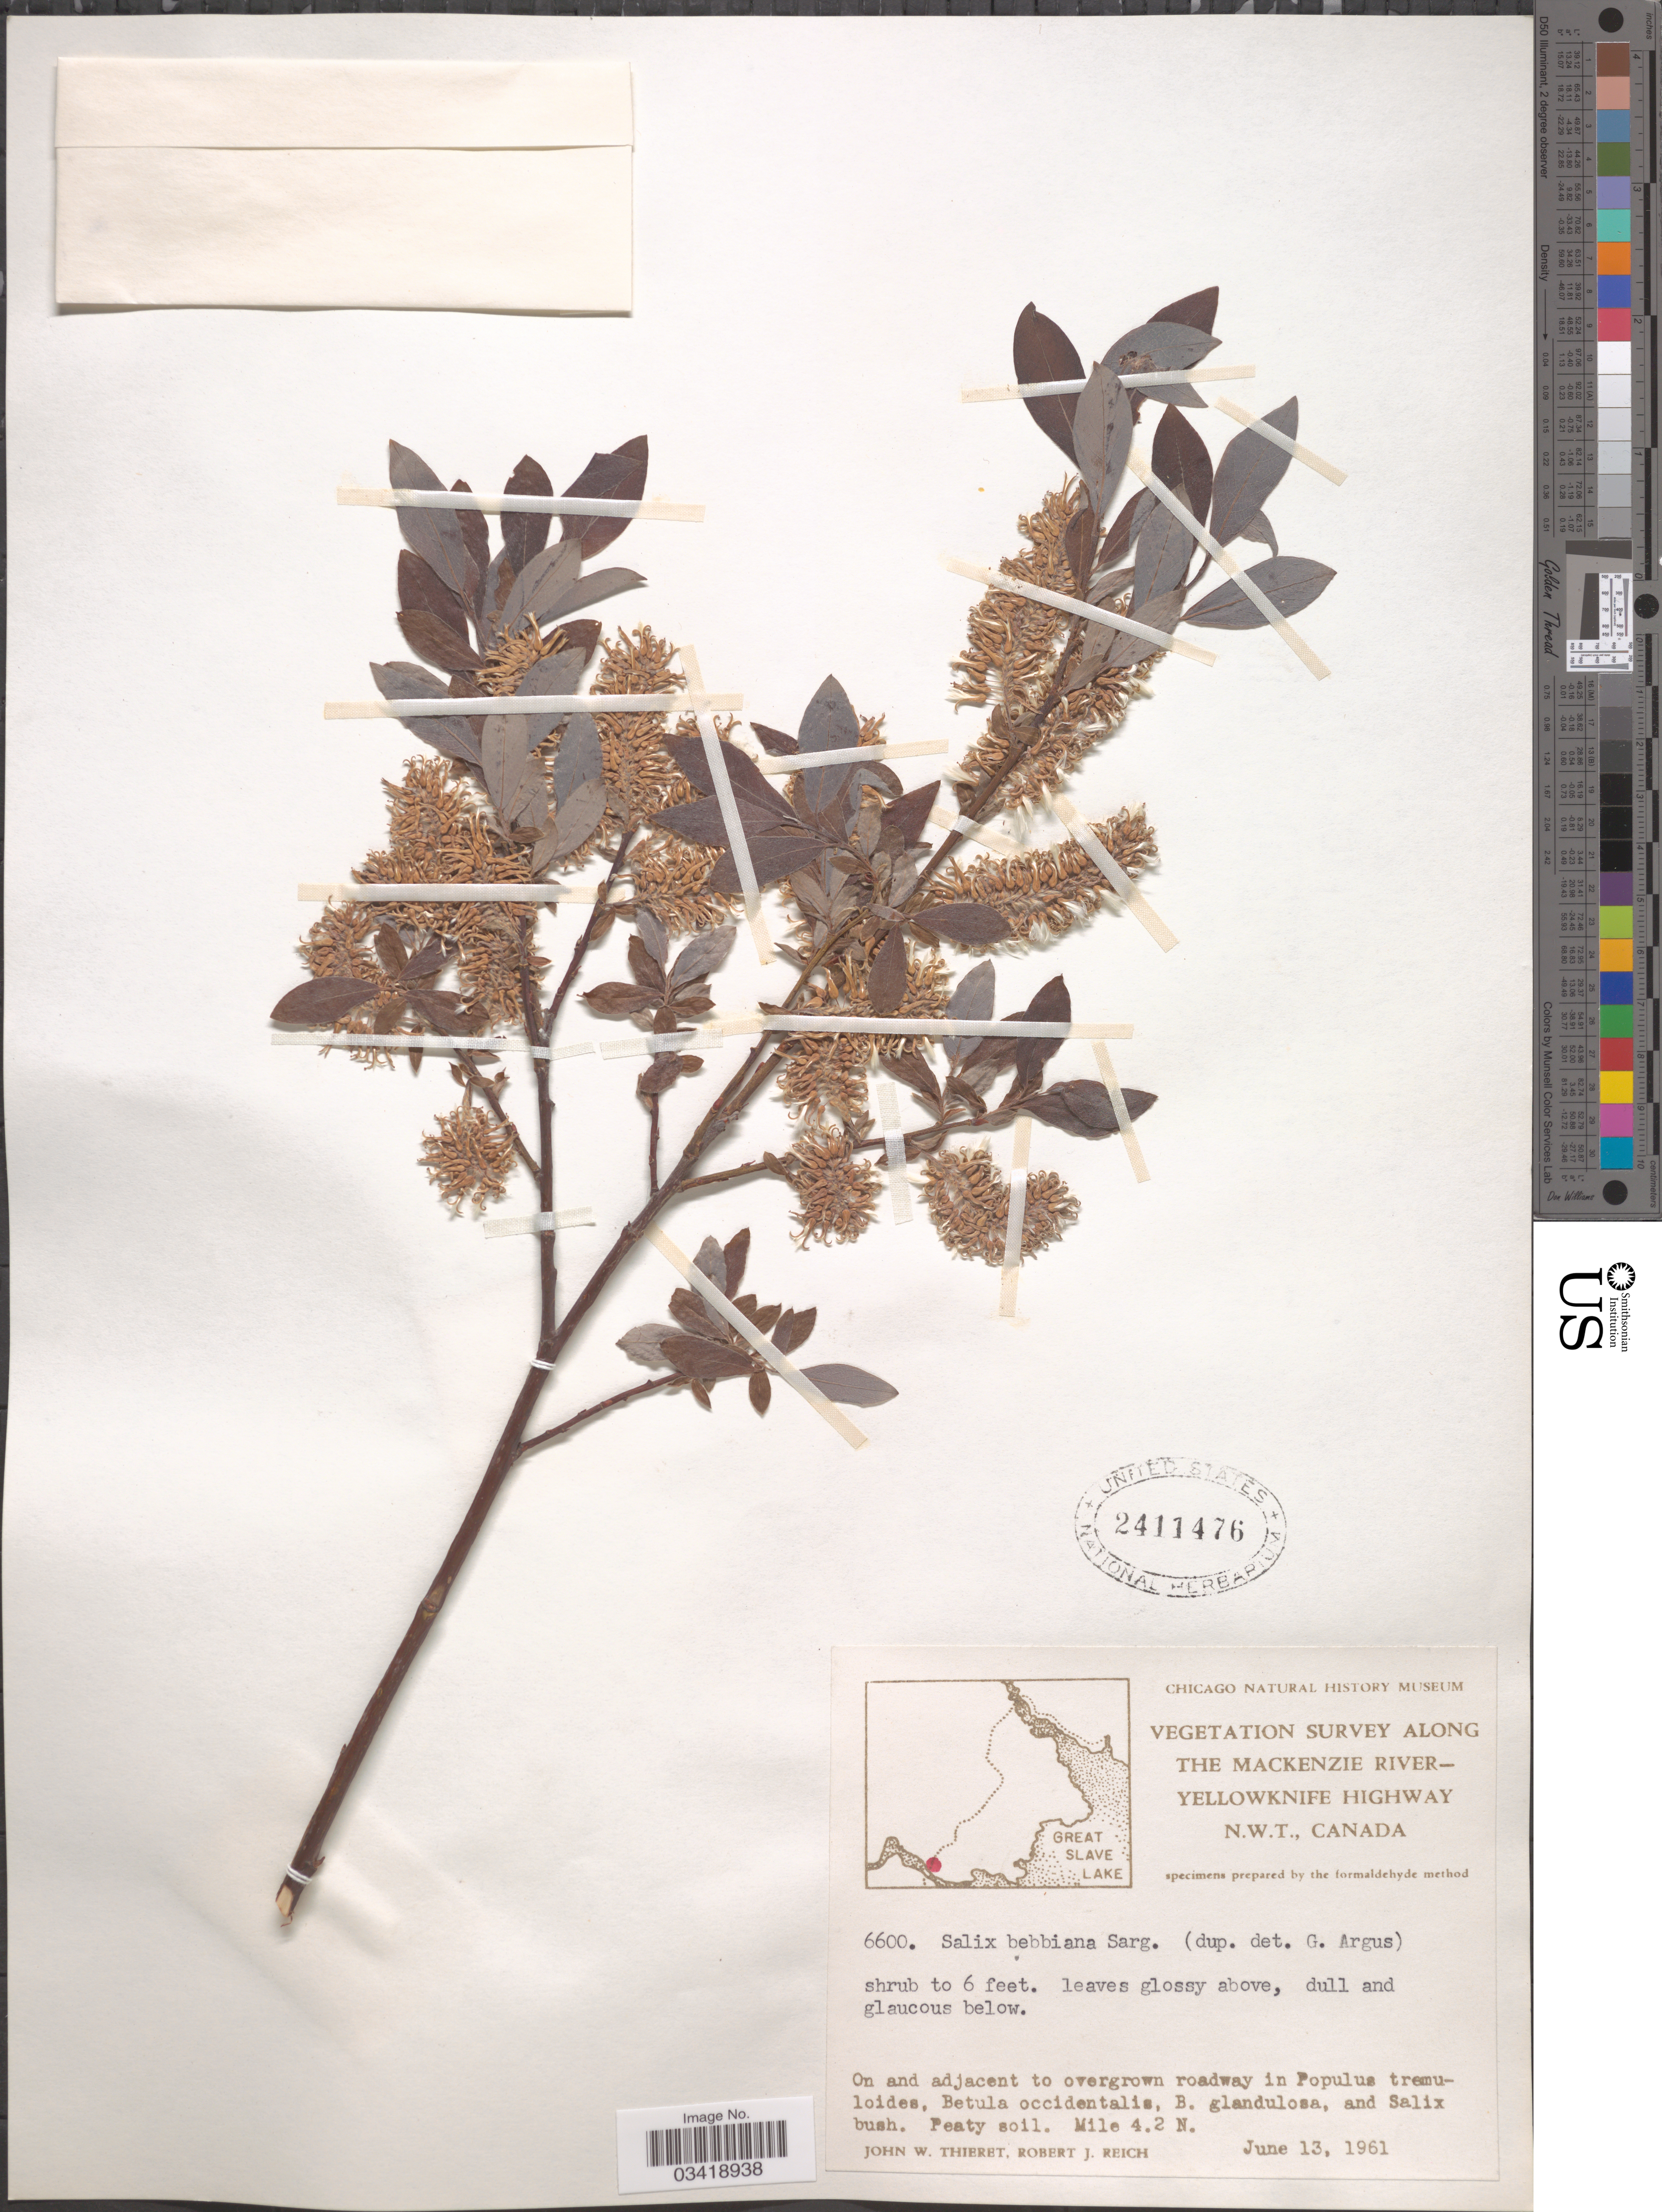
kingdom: Plantae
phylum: Tracheophyta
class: Magnoliopsida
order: Malpighiales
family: Salicaceae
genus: Salix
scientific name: Salix bebbiana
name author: Sarg.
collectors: J. W. Thieret & R. Reich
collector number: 6600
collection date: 1961-06-13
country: Canada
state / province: Northwest Territories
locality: Along the Mackenzie River - Yellowknife Highway. Mile 4.2 N.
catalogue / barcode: US 2411476